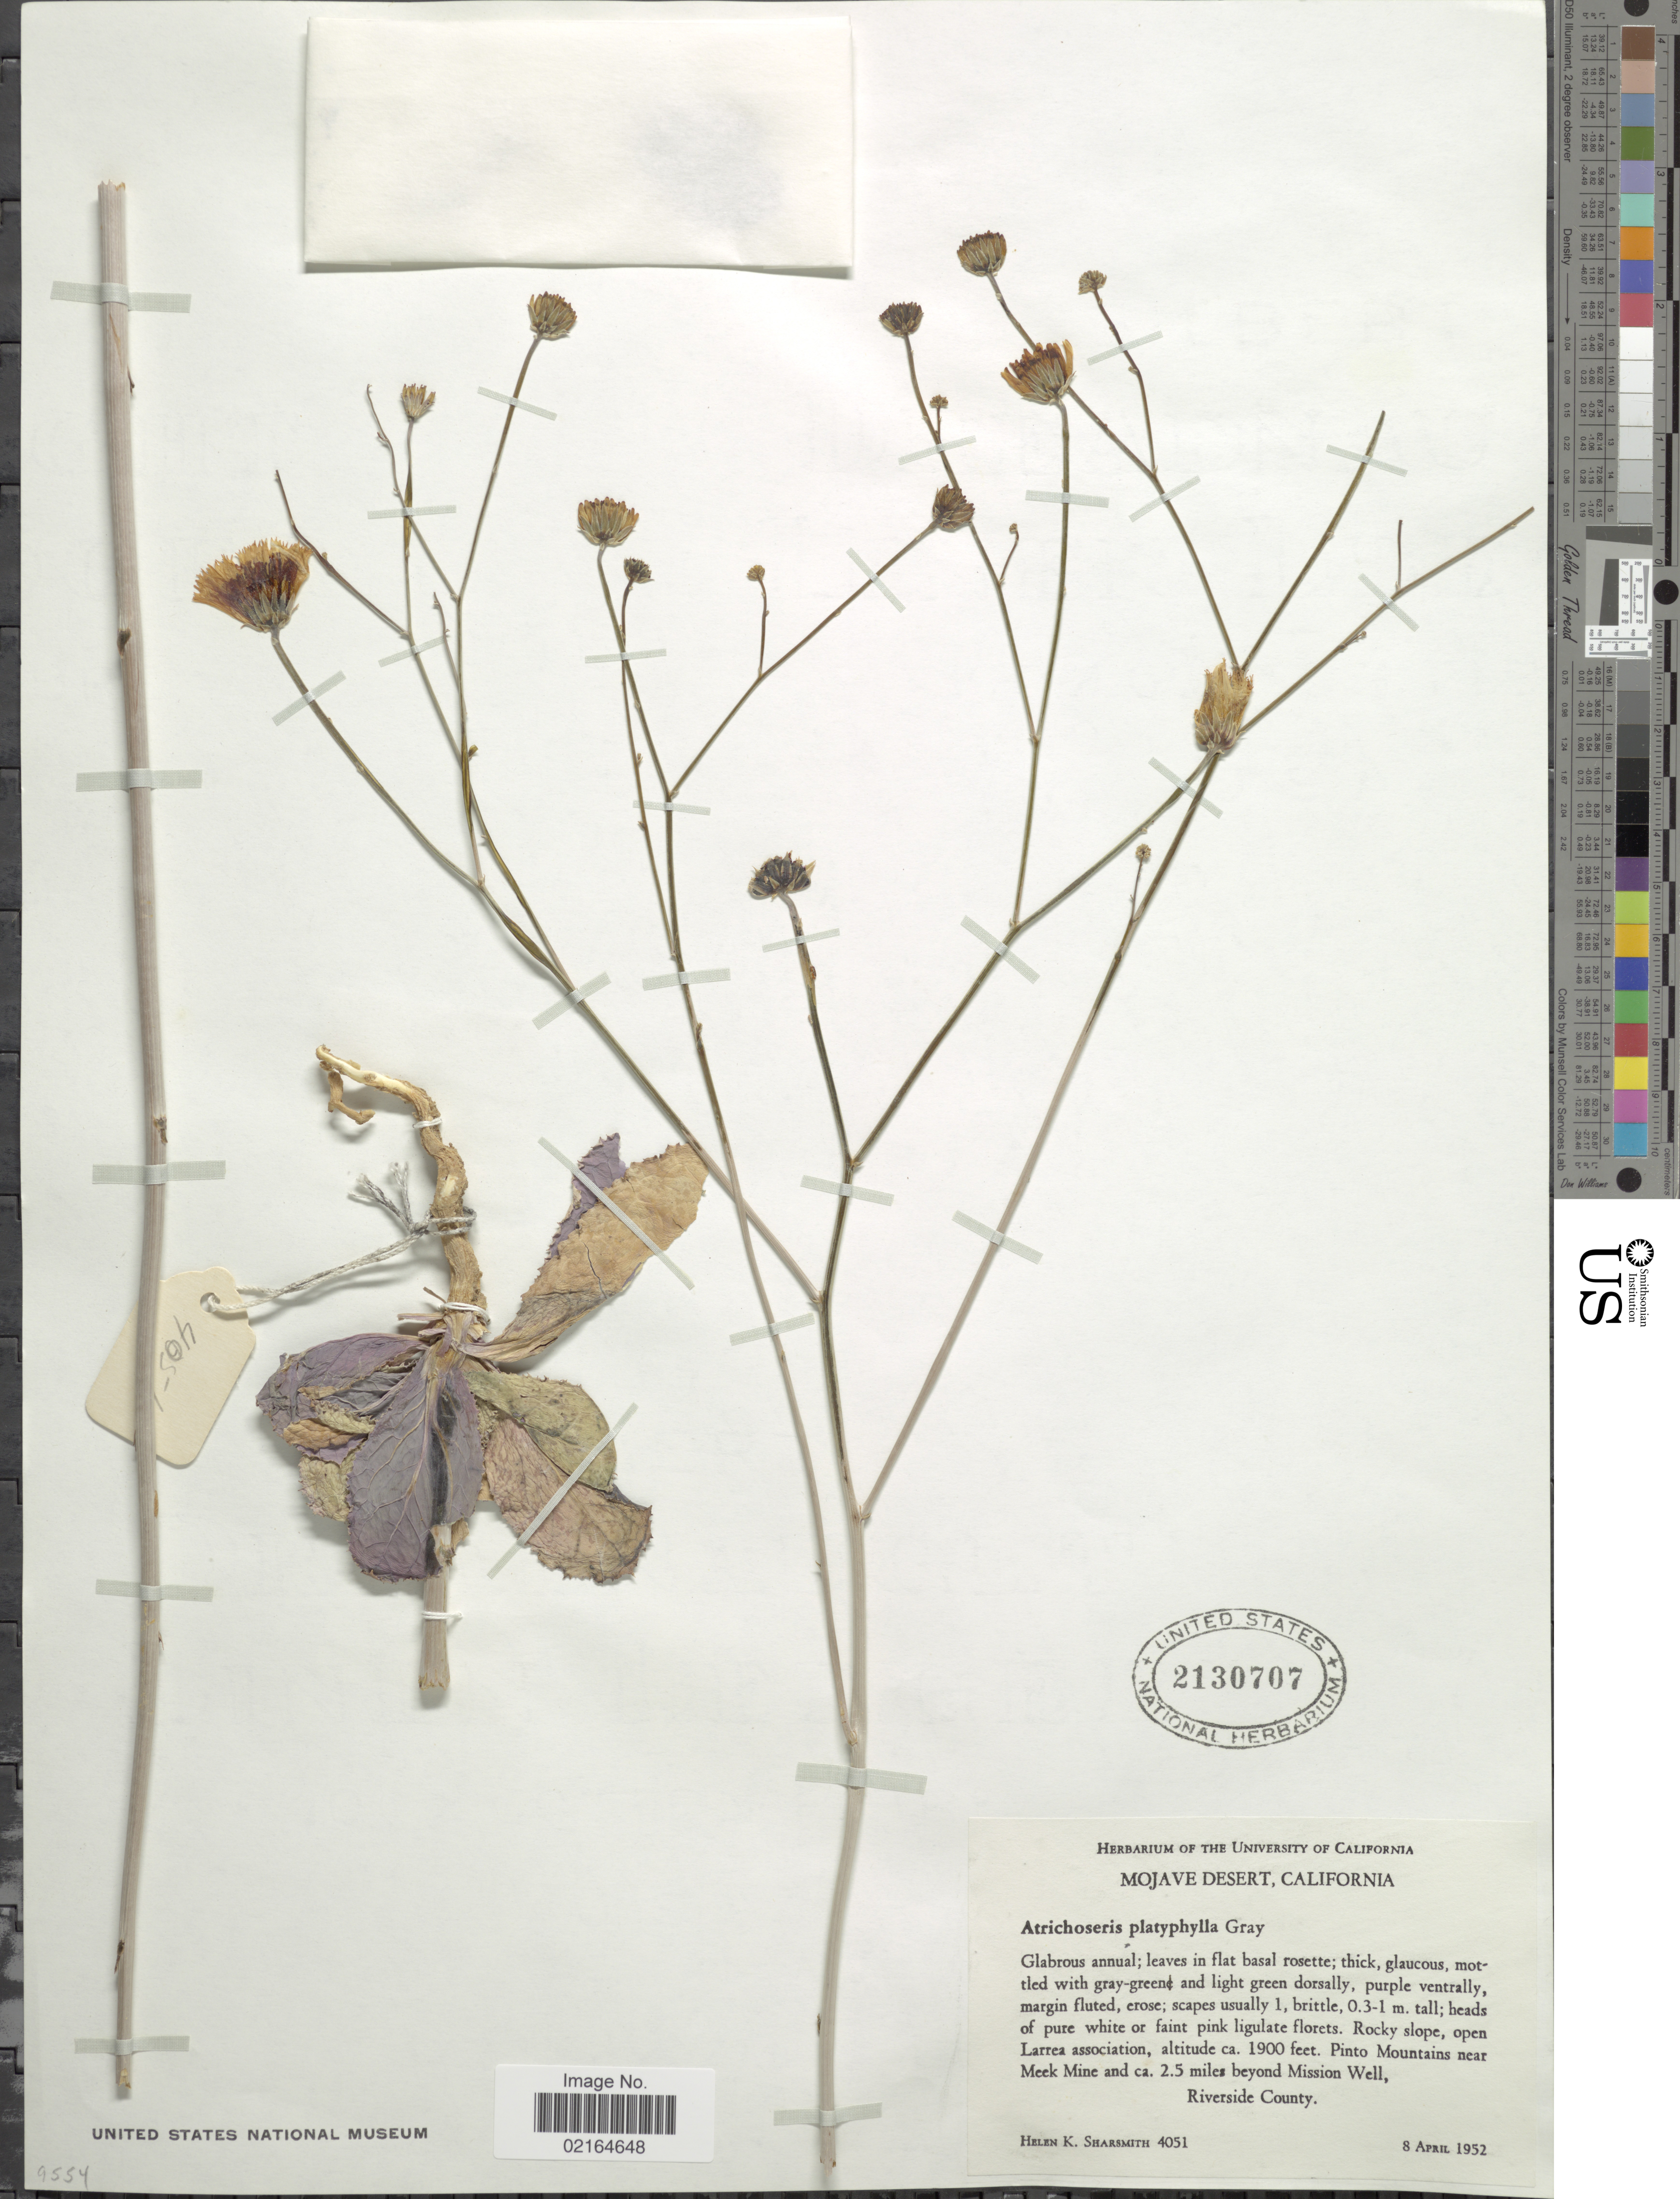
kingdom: Plantae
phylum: Tracheophyta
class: Magnoliopsida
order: Asterales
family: Asteraceae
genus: Atrichoseris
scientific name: Atrichoseris platyphylla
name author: A. Gray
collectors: H. Sharsmith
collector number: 4051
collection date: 1952-04-08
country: United States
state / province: California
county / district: Riverside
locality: Mojave Desert, California, Pinto Mountains near Meek Mine and 2.5 miles beyond Mission Well, Riverside County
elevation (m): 1900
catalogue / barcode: US 2130707